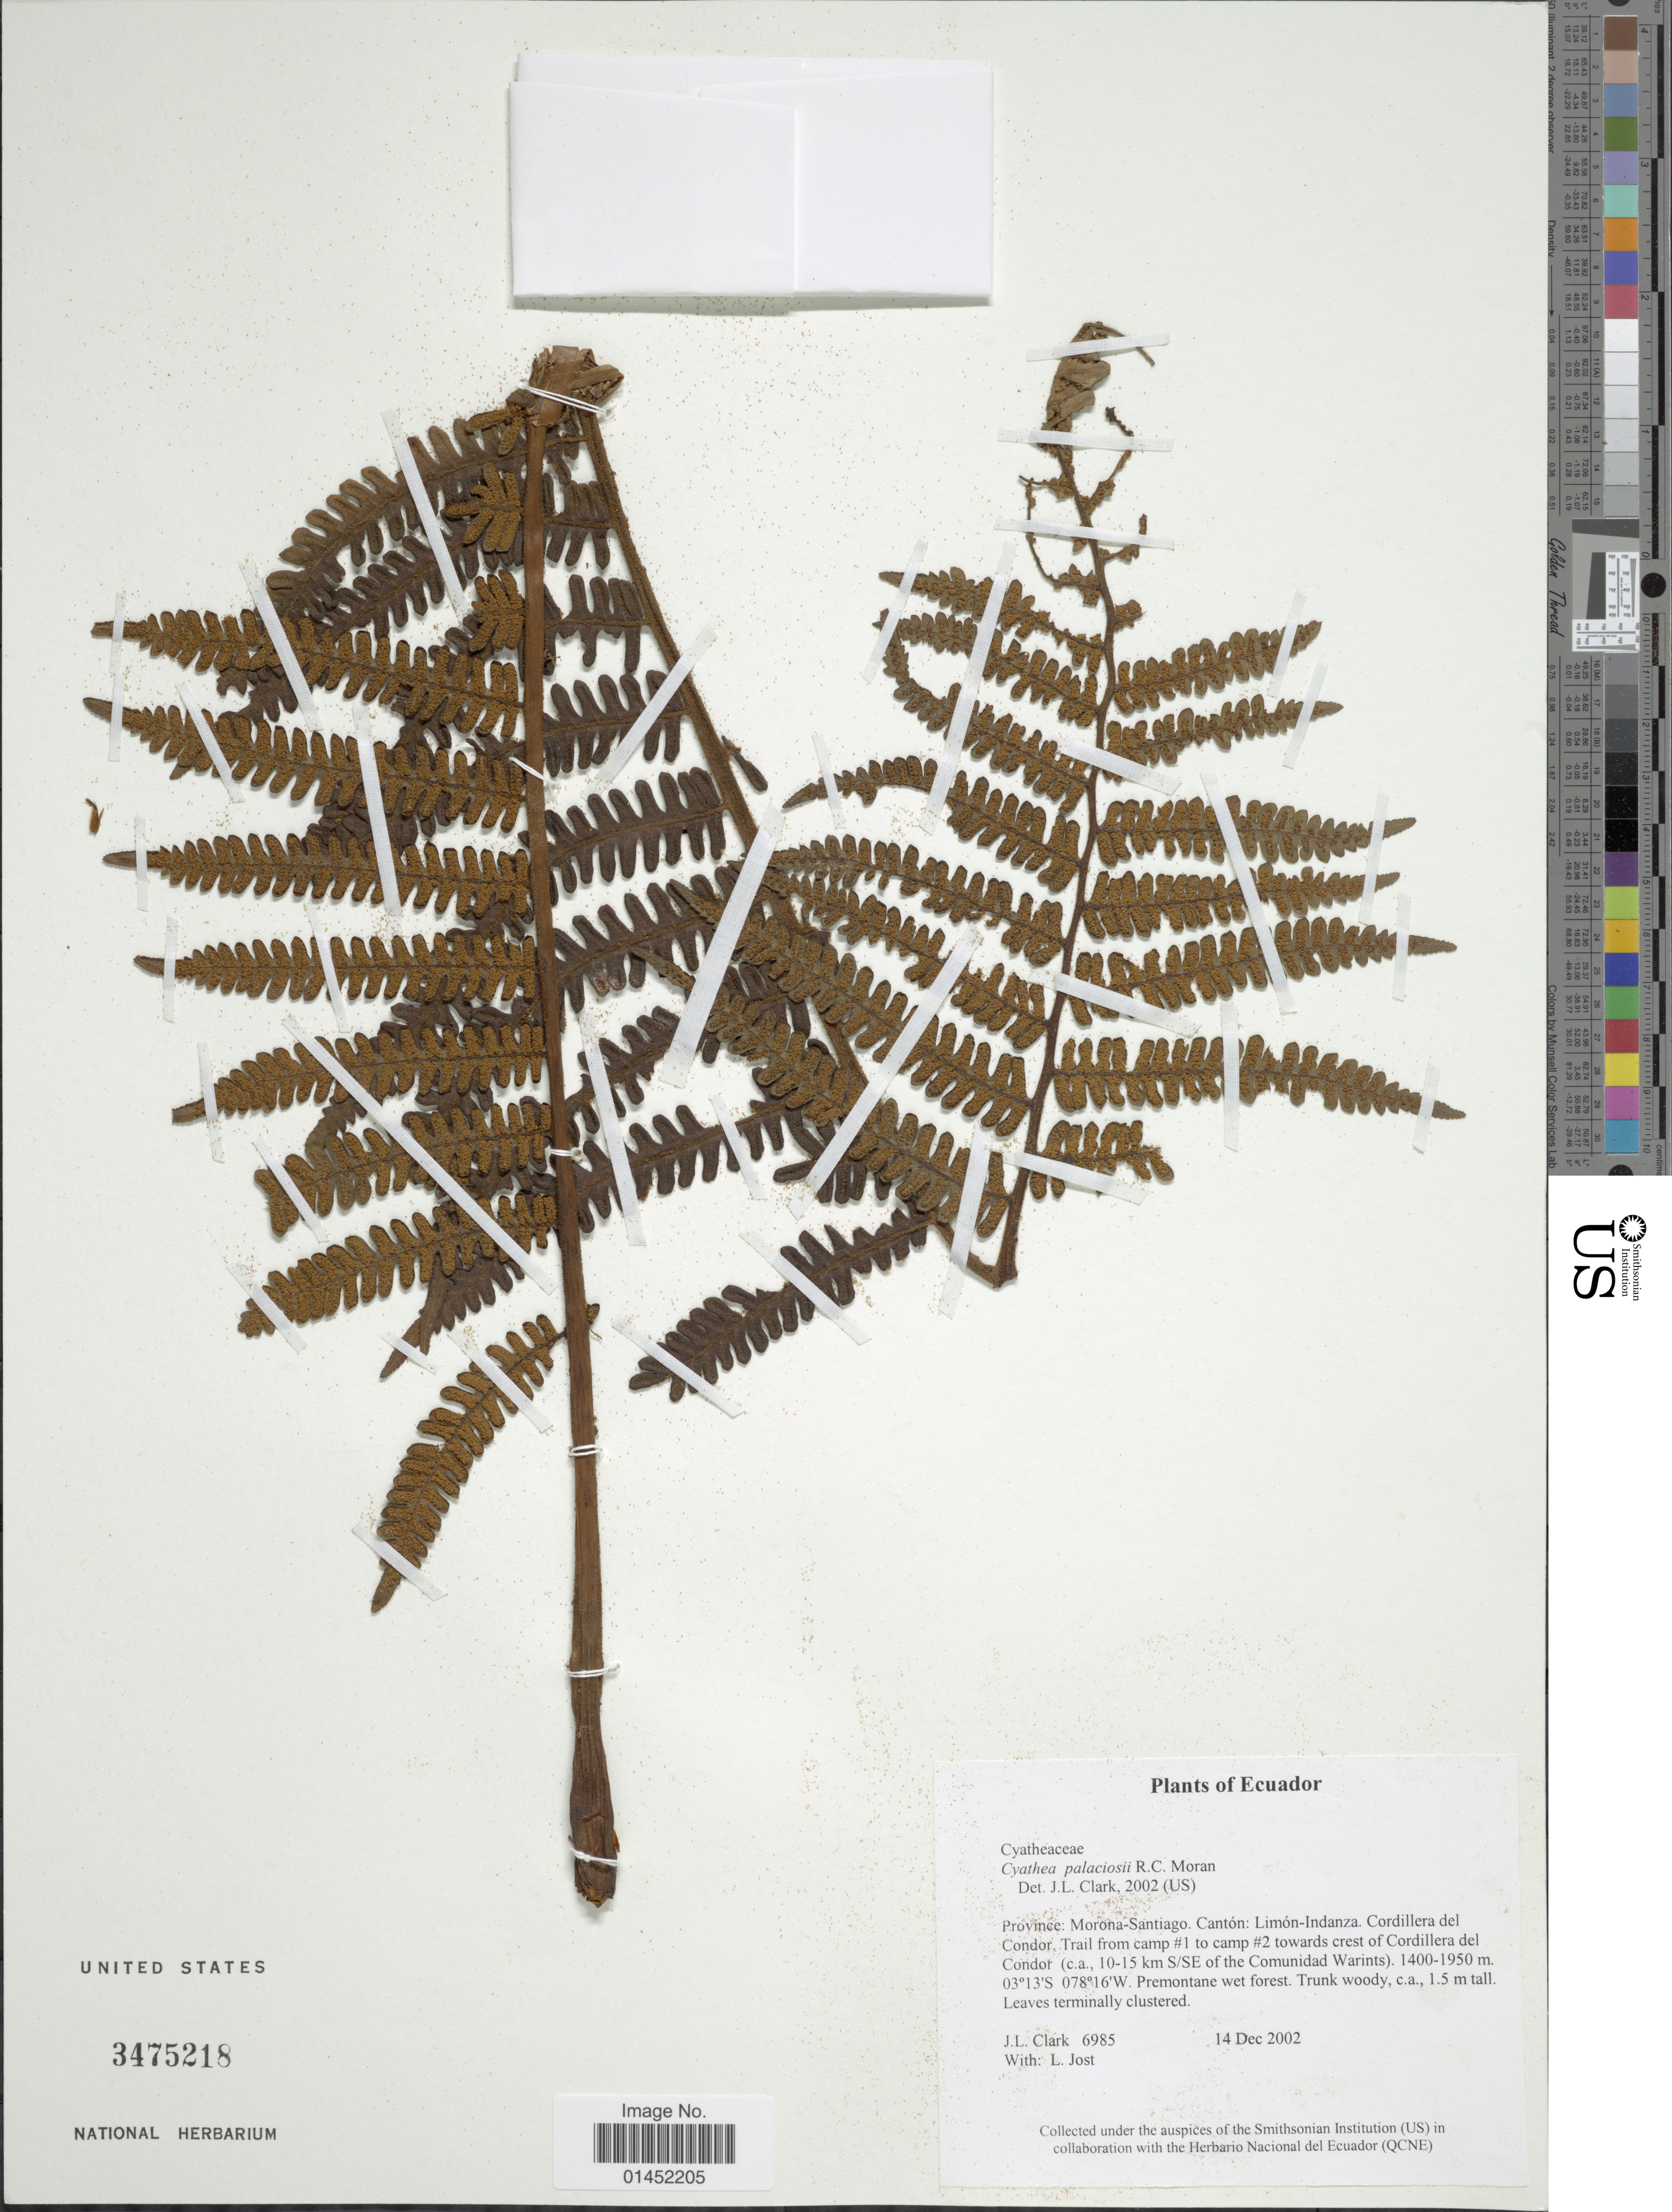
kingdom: Plantae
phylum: Tracheophyta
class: Polypodiopsida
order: Cyatheales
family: Cyatheaceae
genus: Cyathea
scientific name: Cyathea palaciosii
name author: R.C. Moran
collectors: J. L. Clark & L. Jost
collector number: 6985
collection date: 2002-12-14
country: Ecuador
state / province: Morona-Santiago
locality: Cantón: Limón-Indanza. Cordillera del Condor. Trail from camp #1 to camp #2 towards crest of Cordillera del Condor (ca. 10-15 km S/SE of the Comunidad Warints)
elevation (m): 1400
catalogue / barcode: US 3475218